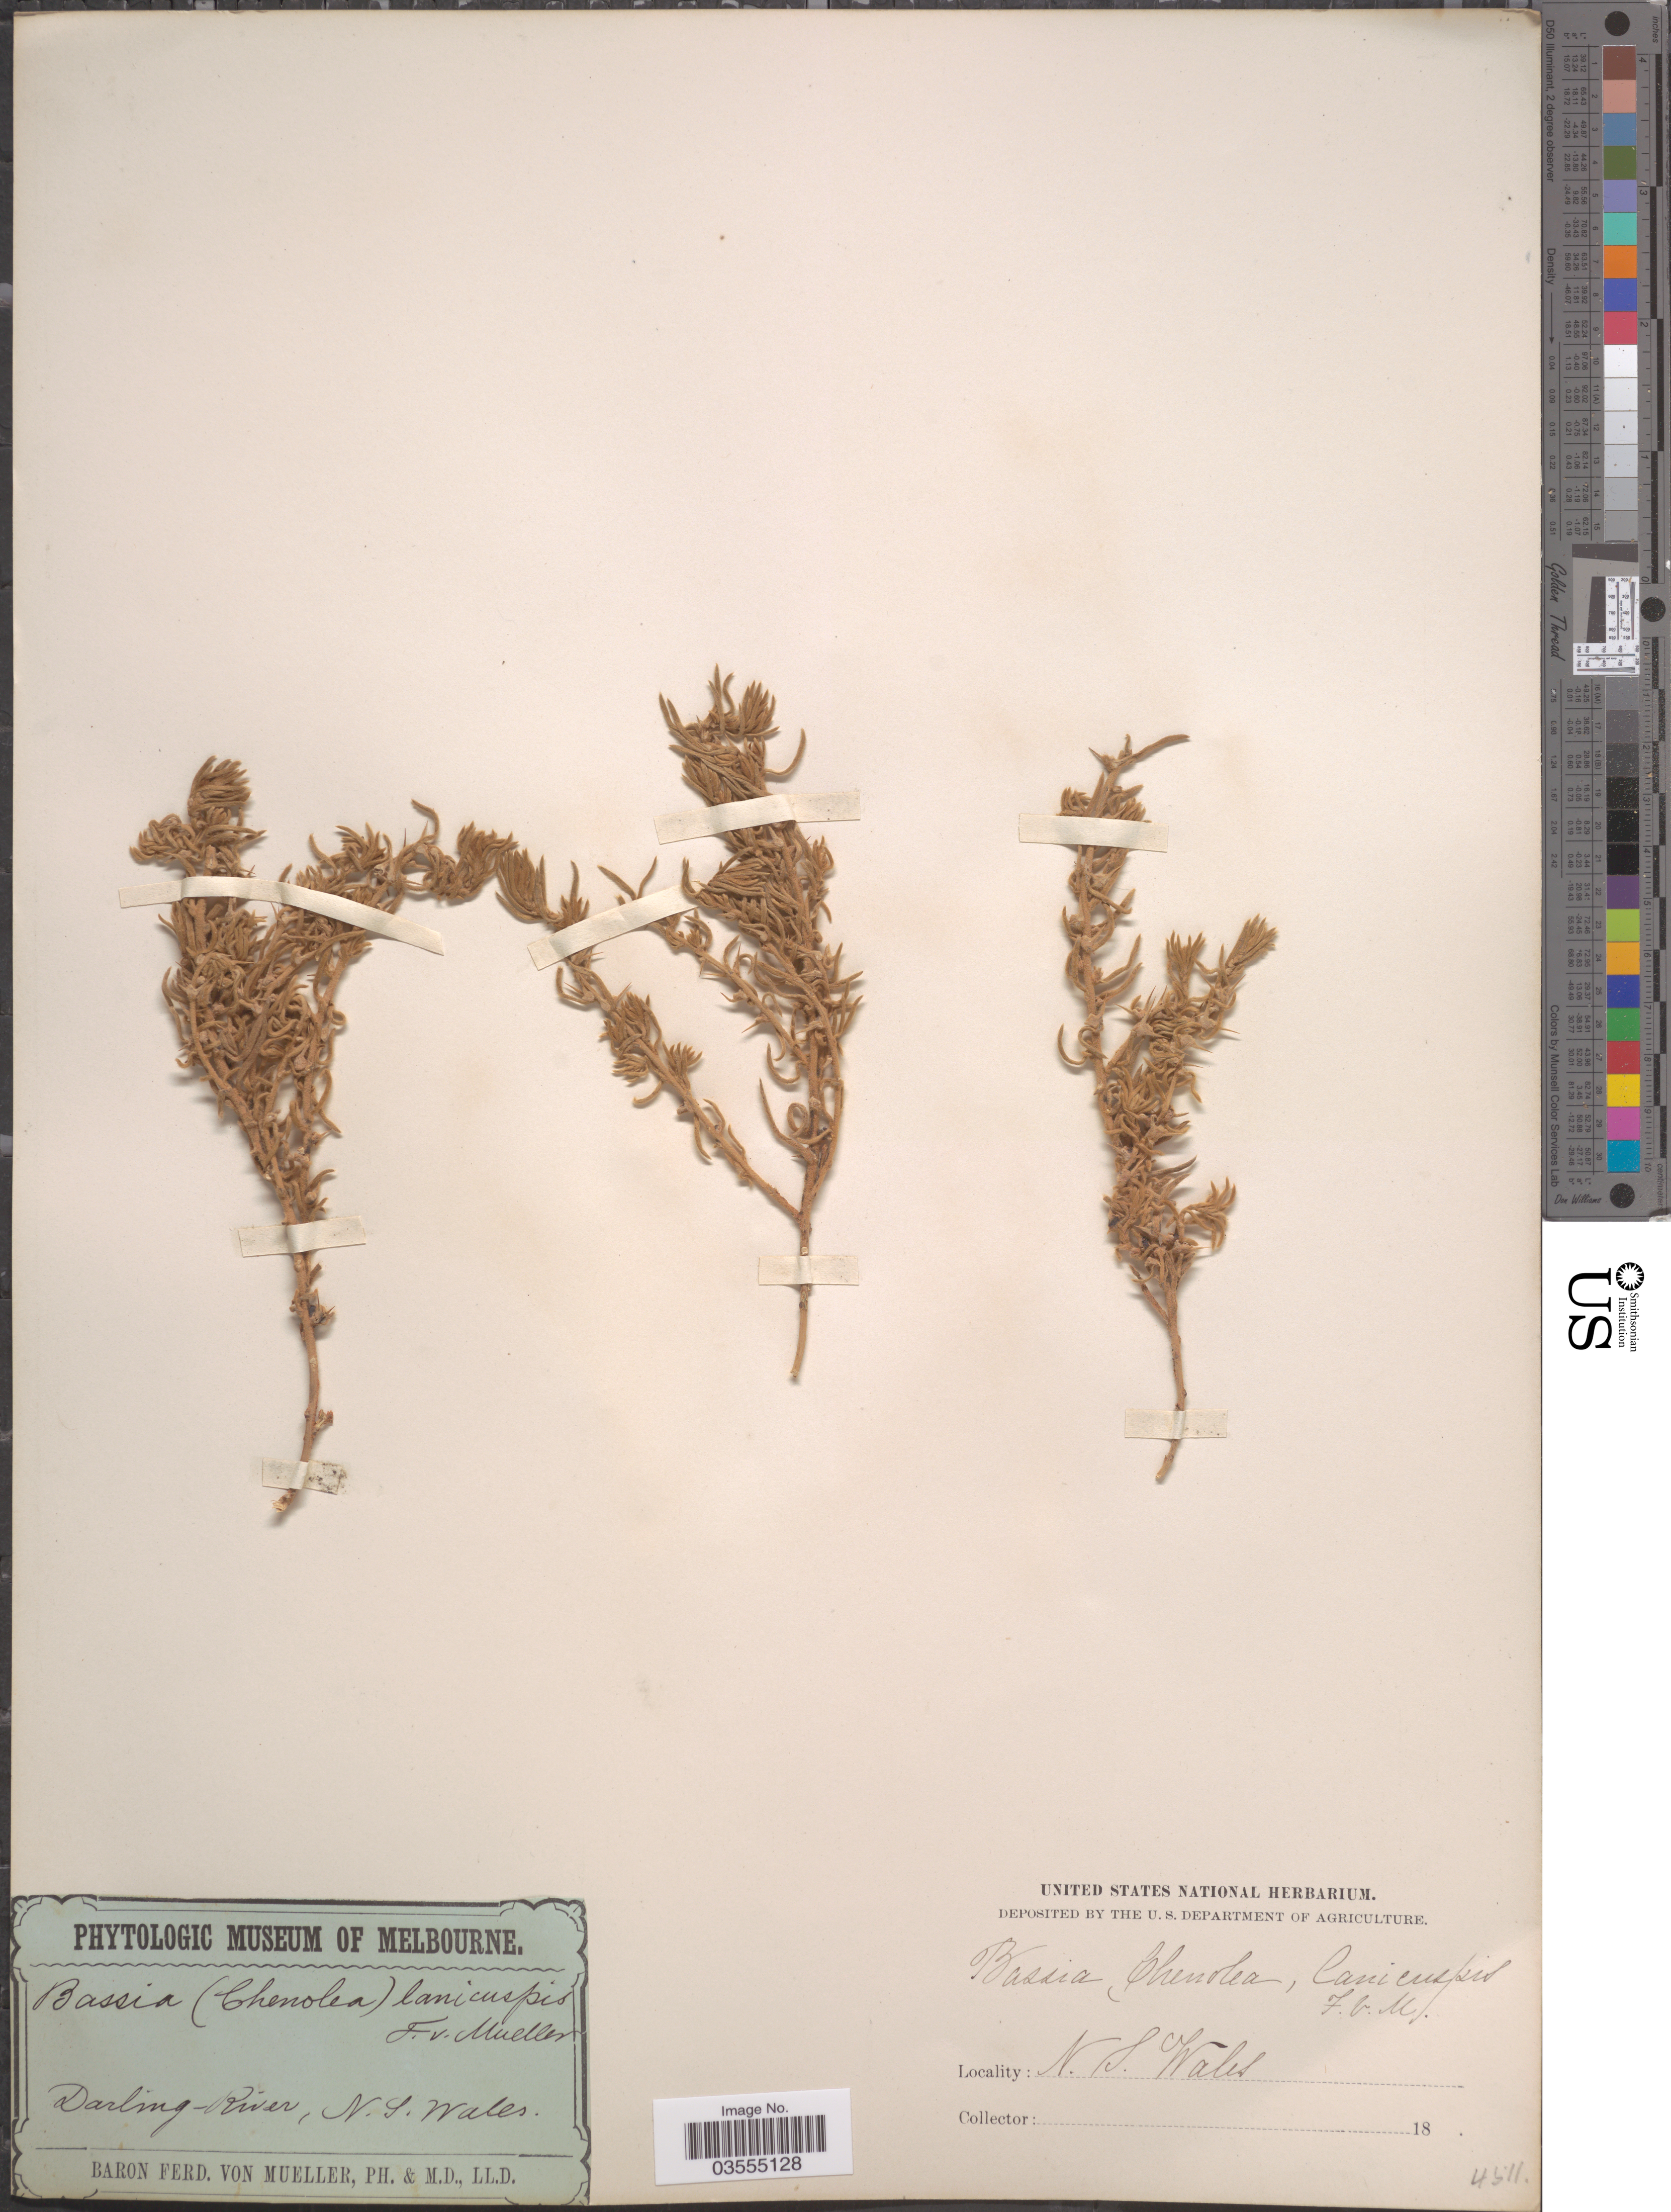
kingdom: Plantae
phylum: Tracheophyta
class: Magnoliopsida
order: Caryophyllales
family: Amaranthaceae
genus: Sclerolaena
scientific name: Sclerolaena lanicuspis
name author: (F. Muell.) F. Muell. ex Benth.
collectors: B. von Mueller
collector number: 4511?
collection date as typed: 18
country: Australia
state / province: New South Wales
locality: Darling-River.